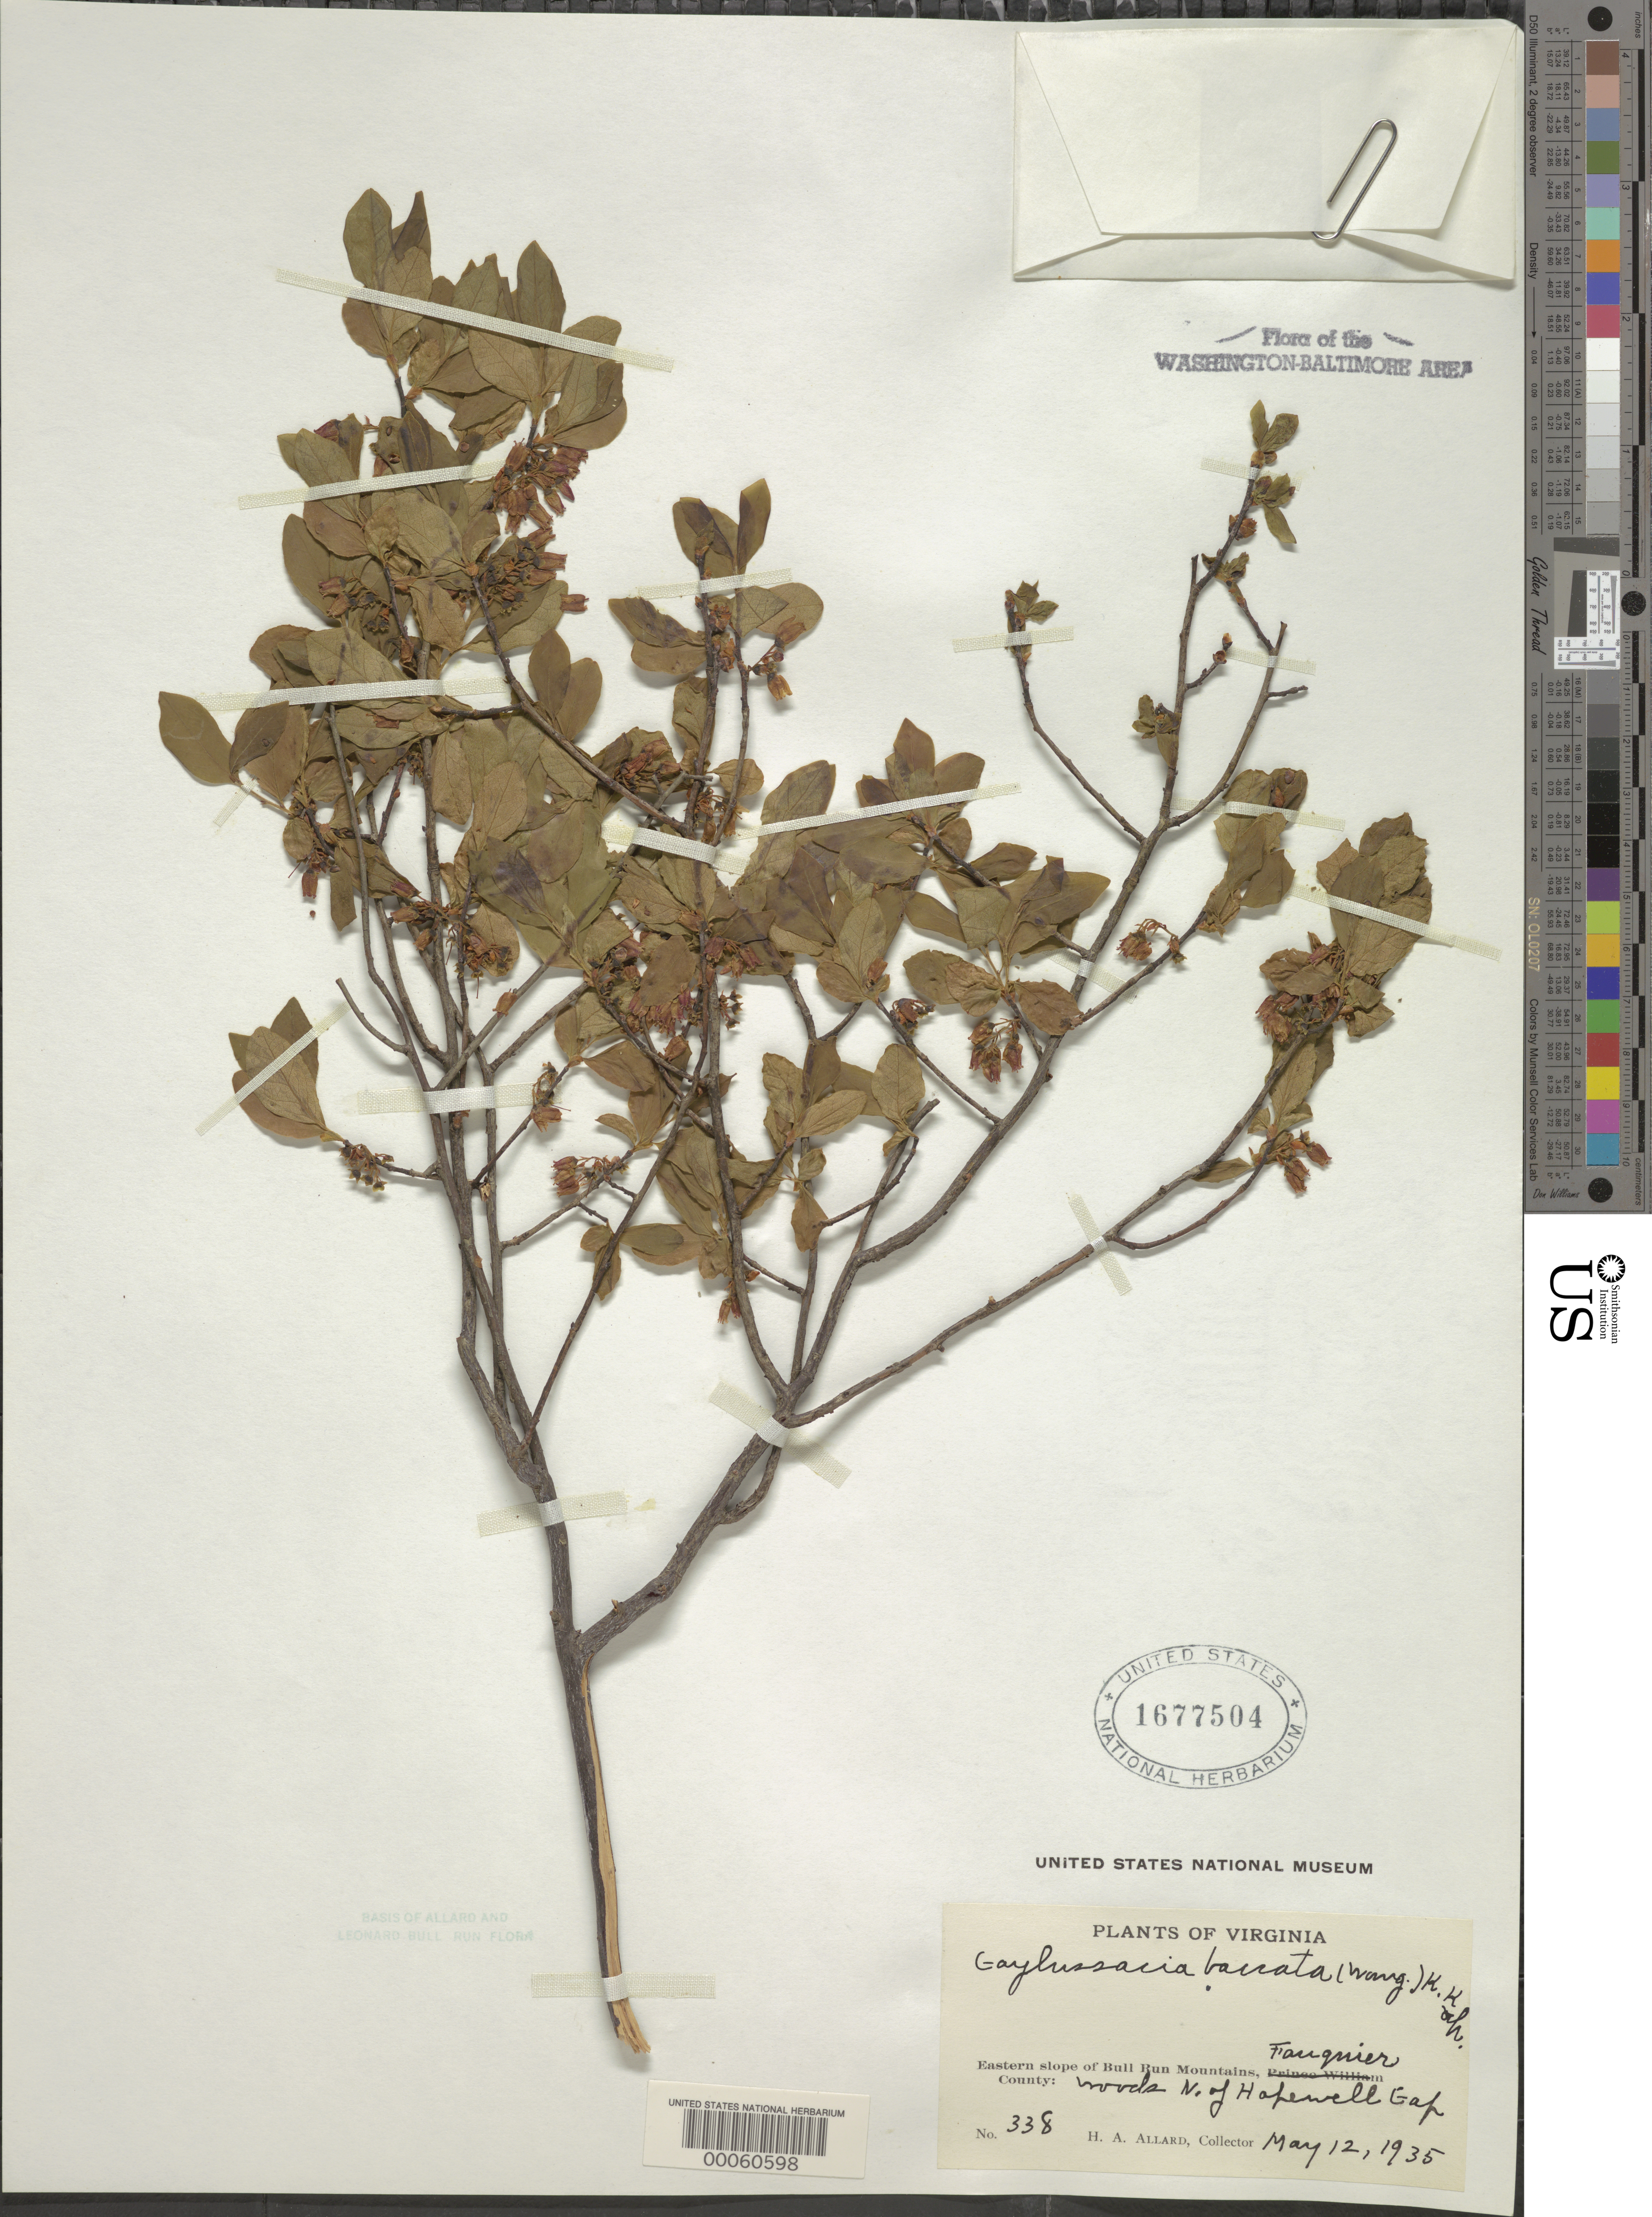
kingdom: Plantae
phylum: Tracheophyta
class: Magnoliopsida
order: Ericales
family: Ericaceae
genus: Gaylussacia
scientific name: Gaylussacia baccata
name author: (Wangenh.) K. Koch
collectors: H. A. Allard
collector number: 338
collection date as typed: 12 May 1935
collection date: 1935-05-12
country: United States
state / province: Virginia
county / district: Fauquier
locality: N of Hopewell Gap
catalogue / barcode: US 1677504